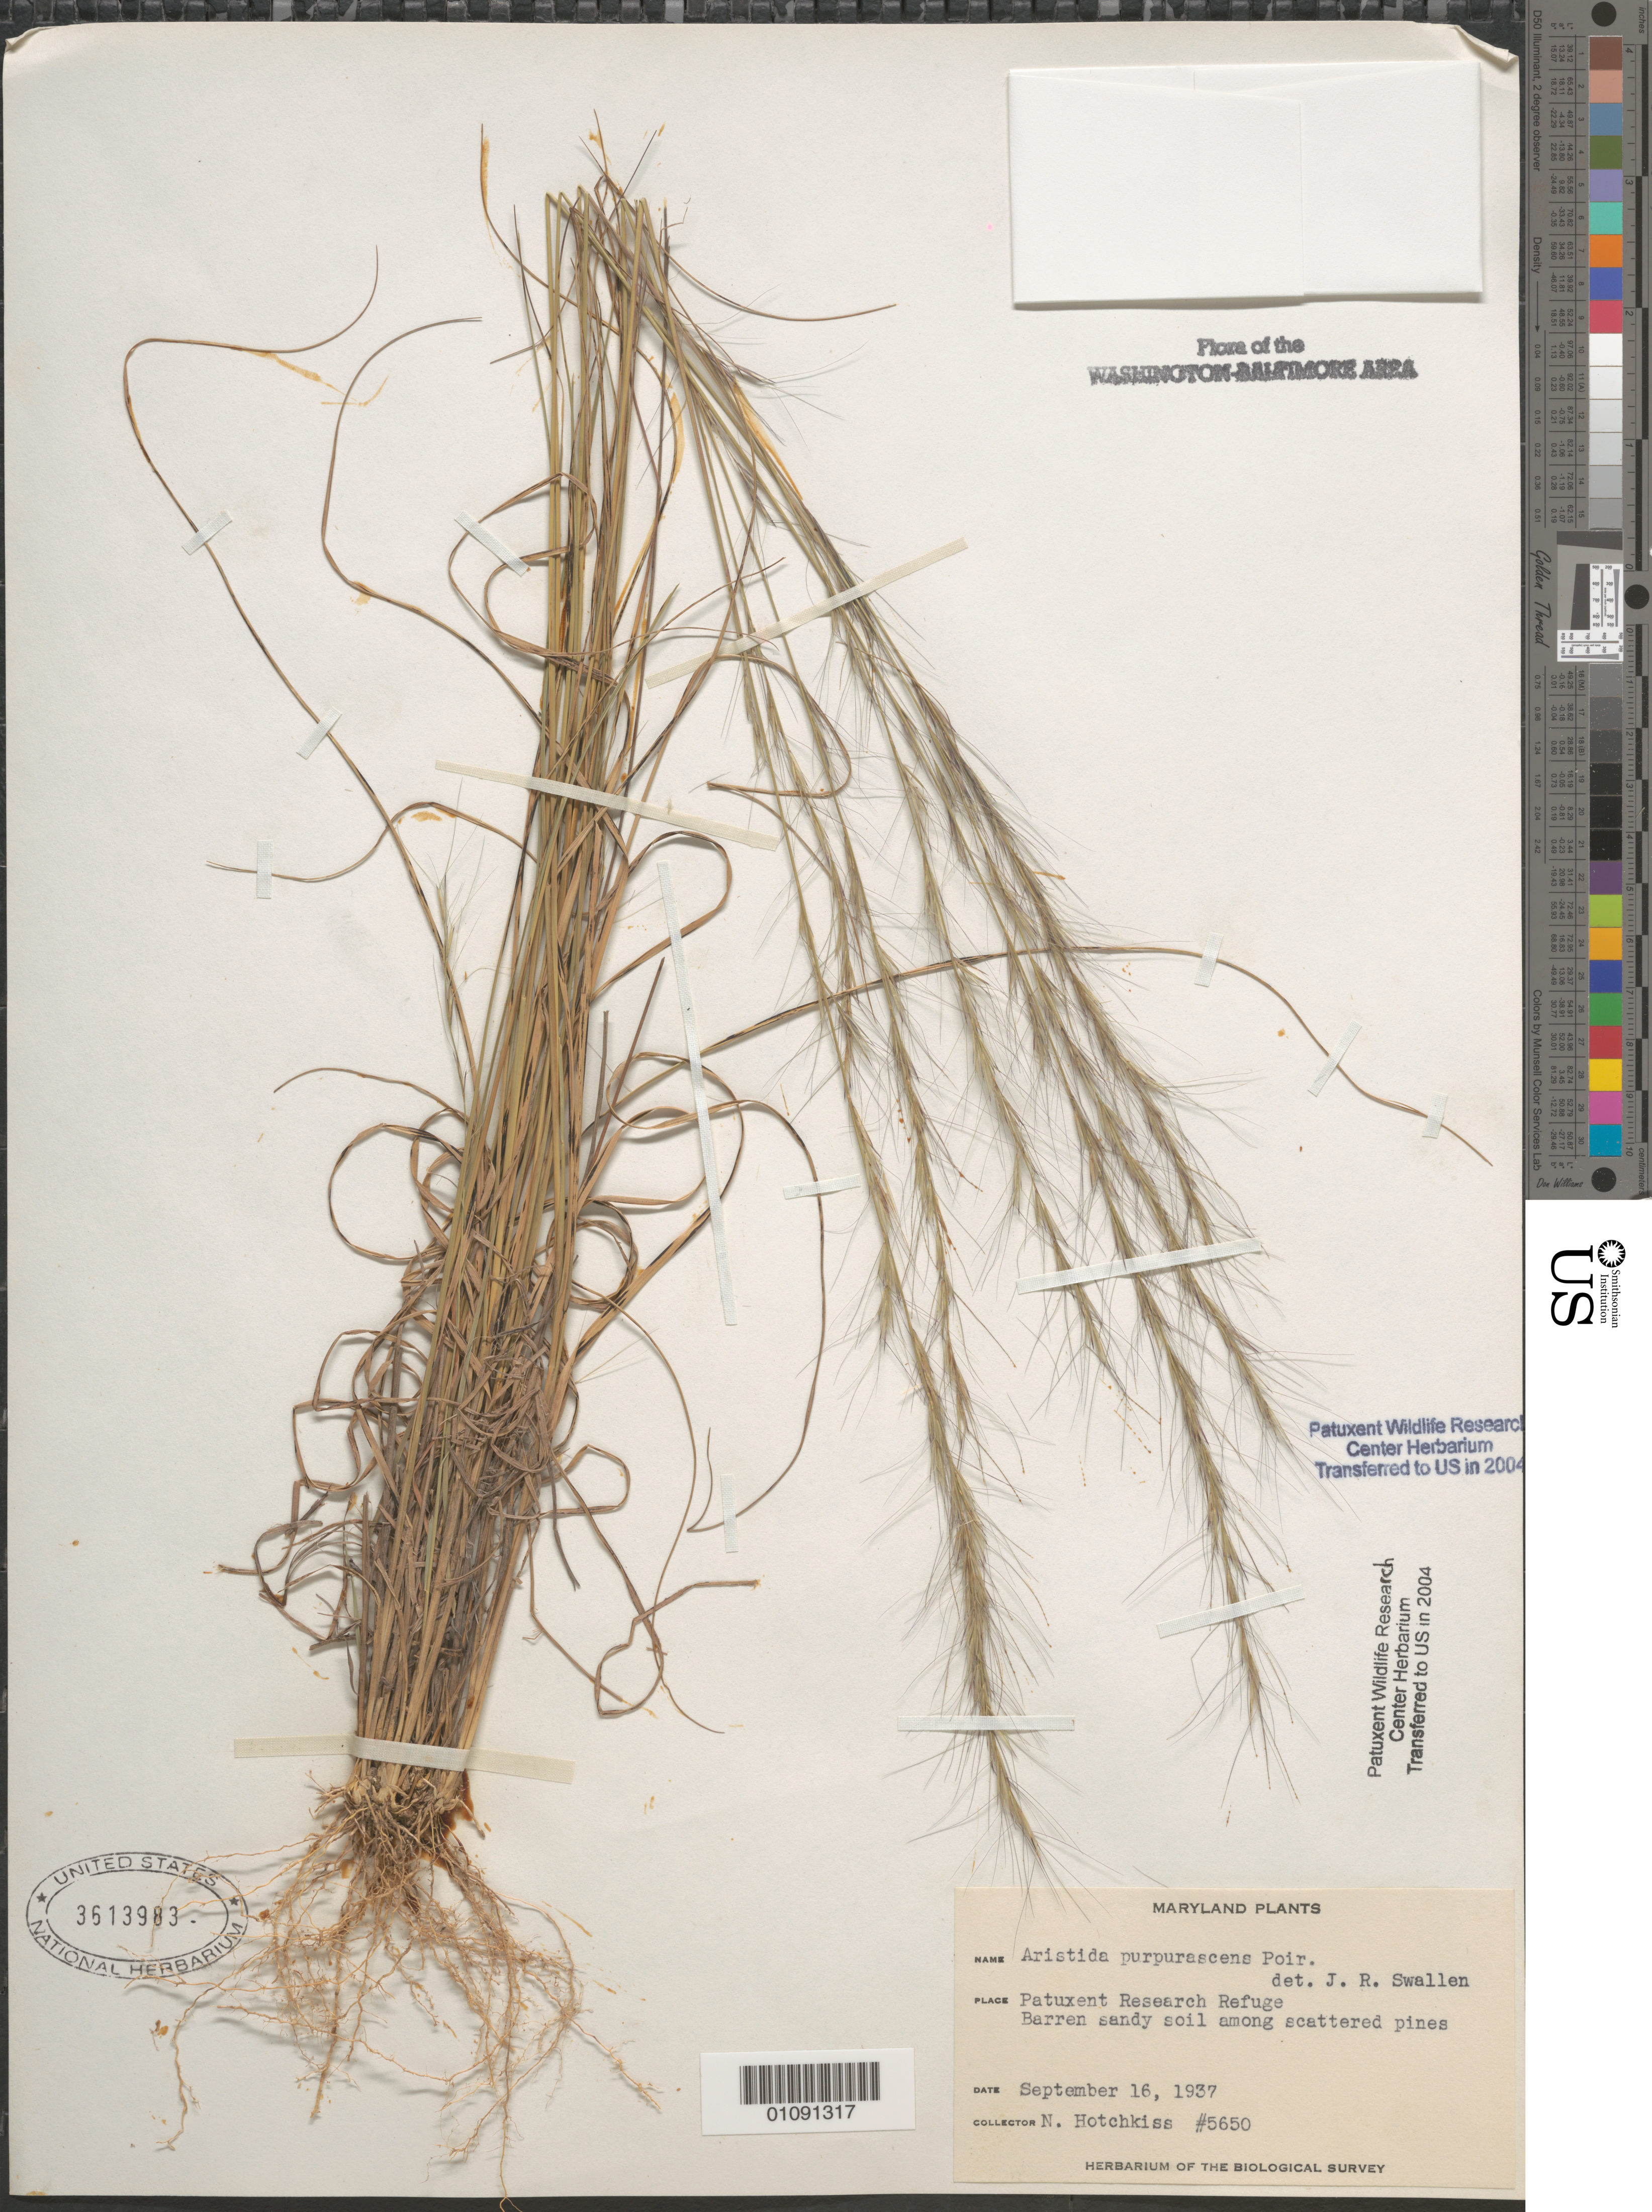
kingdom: Plantae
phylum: Tracheophyta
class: Liliopsida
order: Poales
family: Poaceae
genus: Aristida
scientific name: Aristida purpurascens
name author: Poir.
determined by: Swallen, Jason R.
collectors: N. Hotchkiss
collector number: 5650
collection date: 1937-09-16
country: United States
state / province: Maryland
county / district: Prince George's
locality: Patuxent Wildlife Refuge.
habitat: Barren sandy soil among scattered pines.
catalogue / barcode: US 3613983